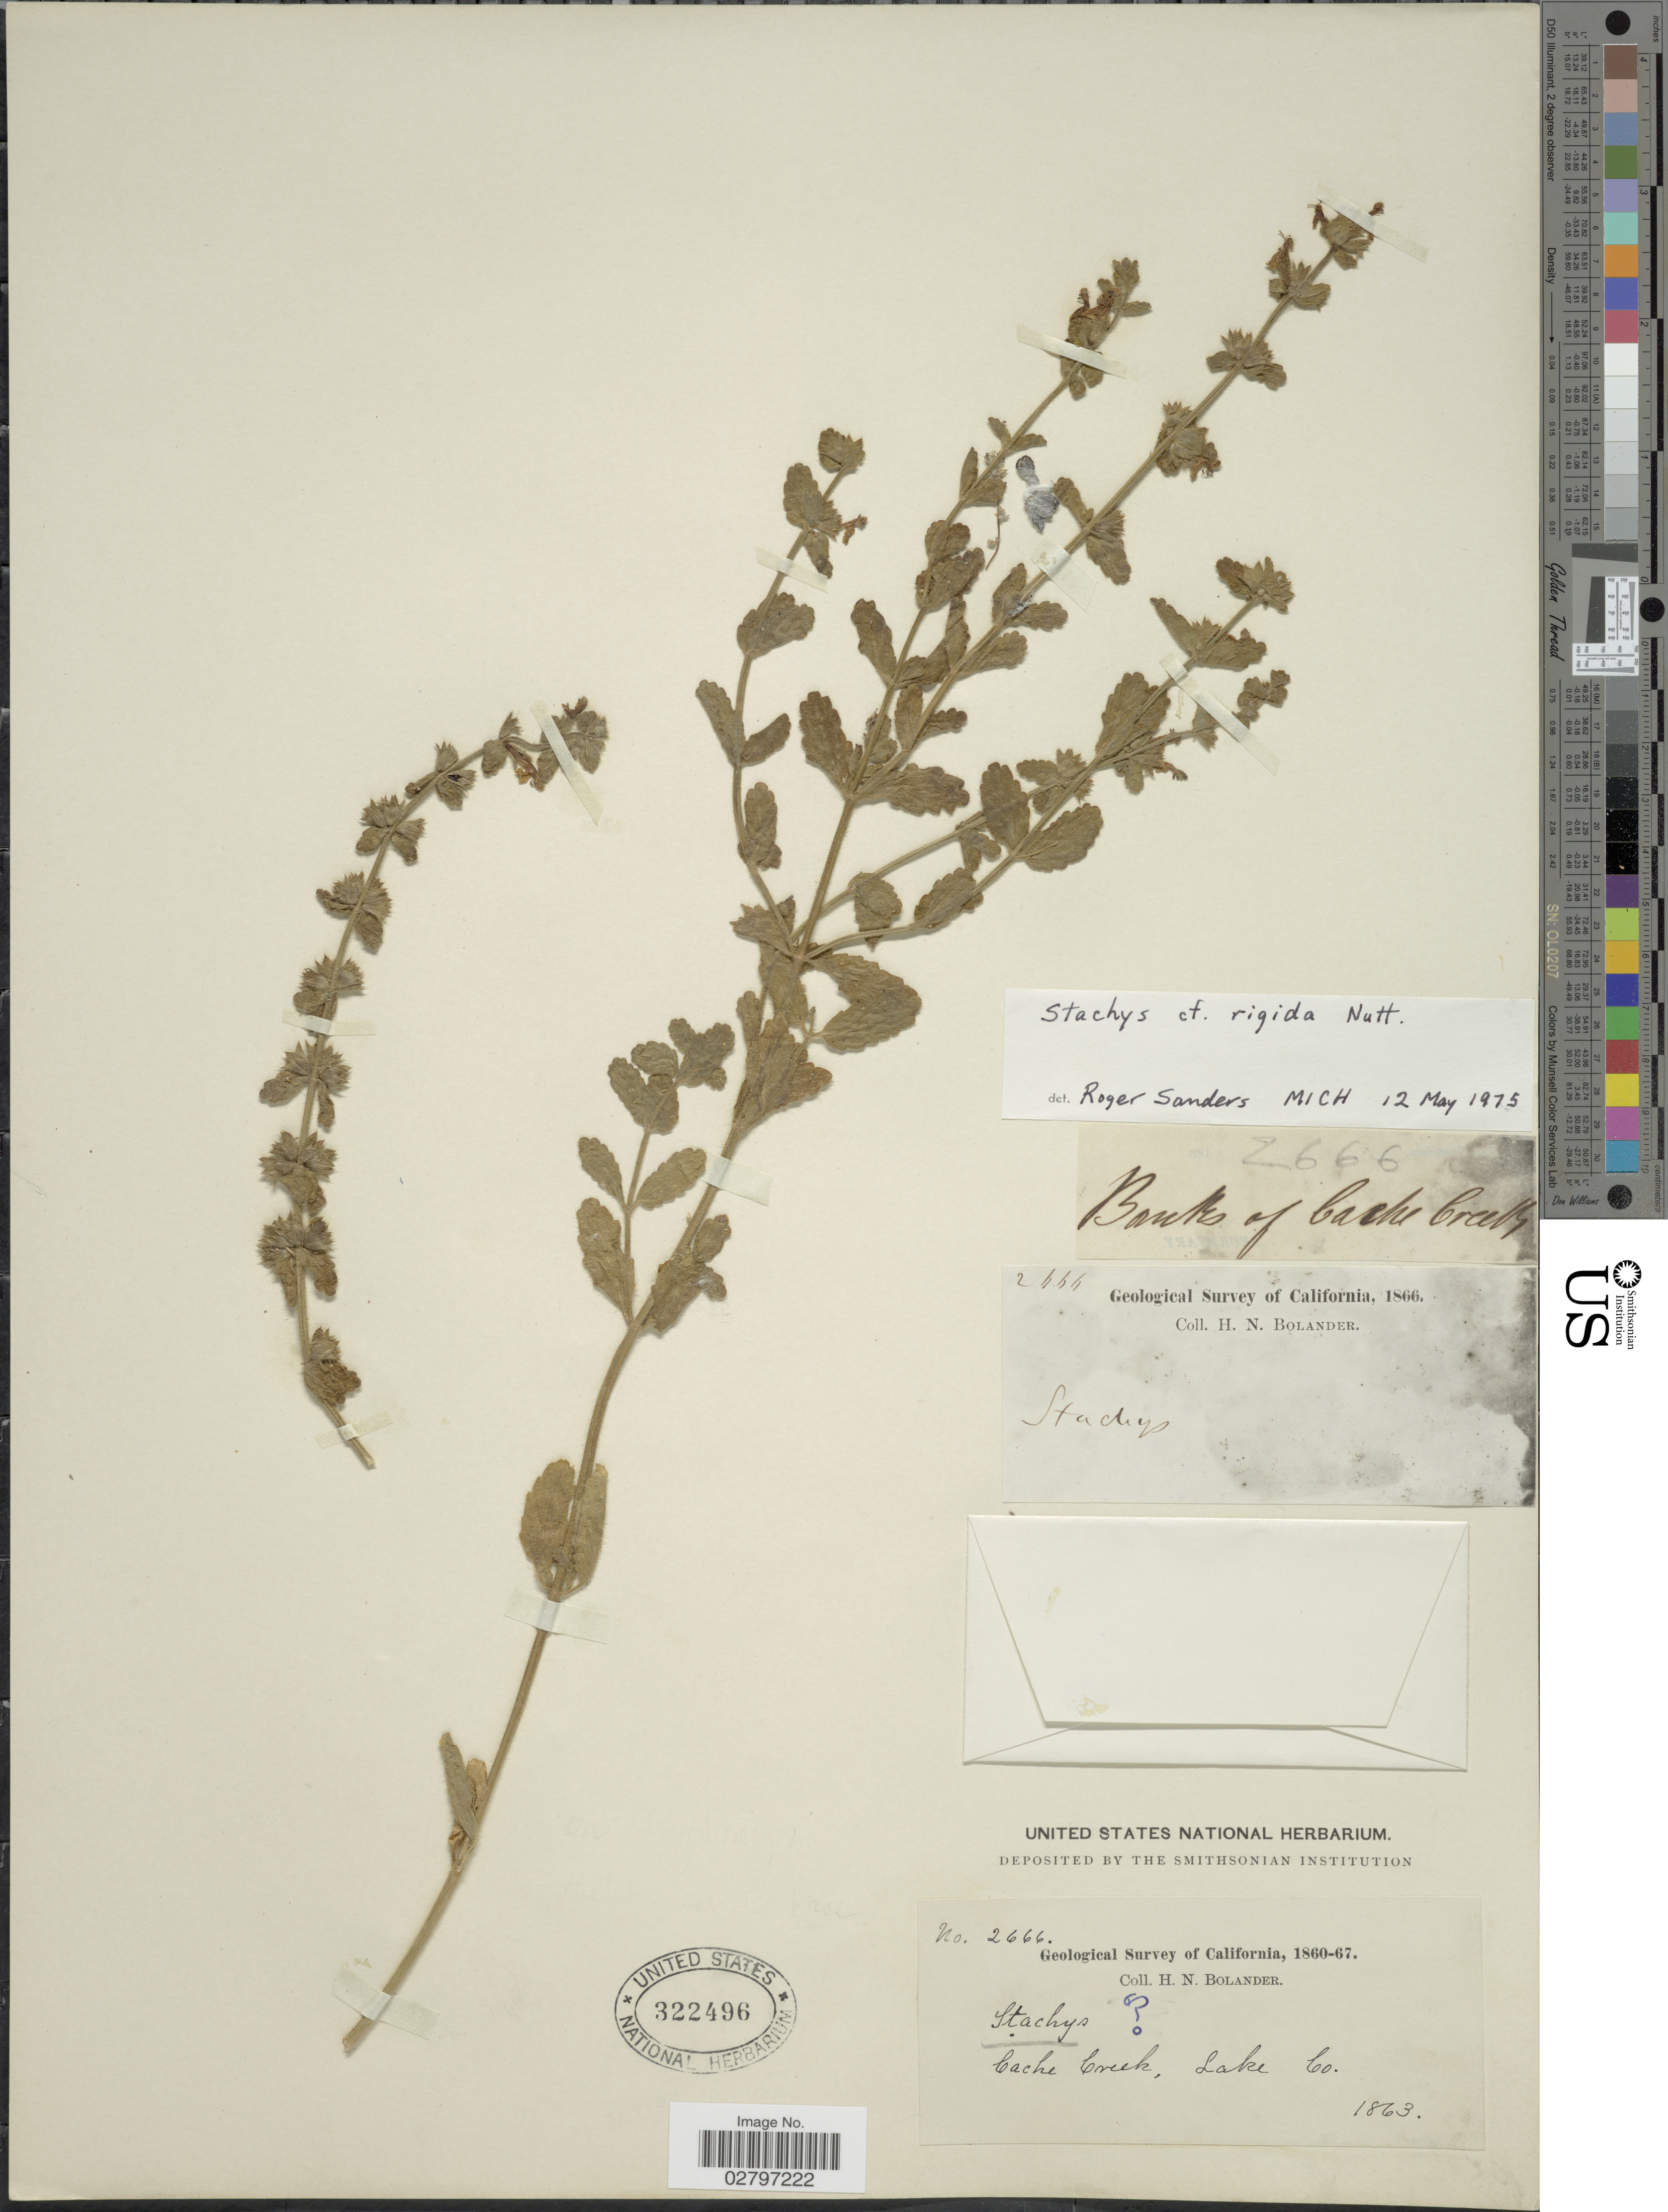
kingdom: Plantae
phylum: Tracheophyta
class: Magnoliopsida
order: Lamiales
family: Lamiaceae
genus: Stachys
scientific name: Stachys rigida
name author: Nutt. ex Benth.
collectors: H. Bolander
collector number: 2666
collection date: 1863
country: United States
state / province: California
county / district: Lake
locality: Banks of Cache Creek, Lake Co.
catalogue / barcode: US 322496